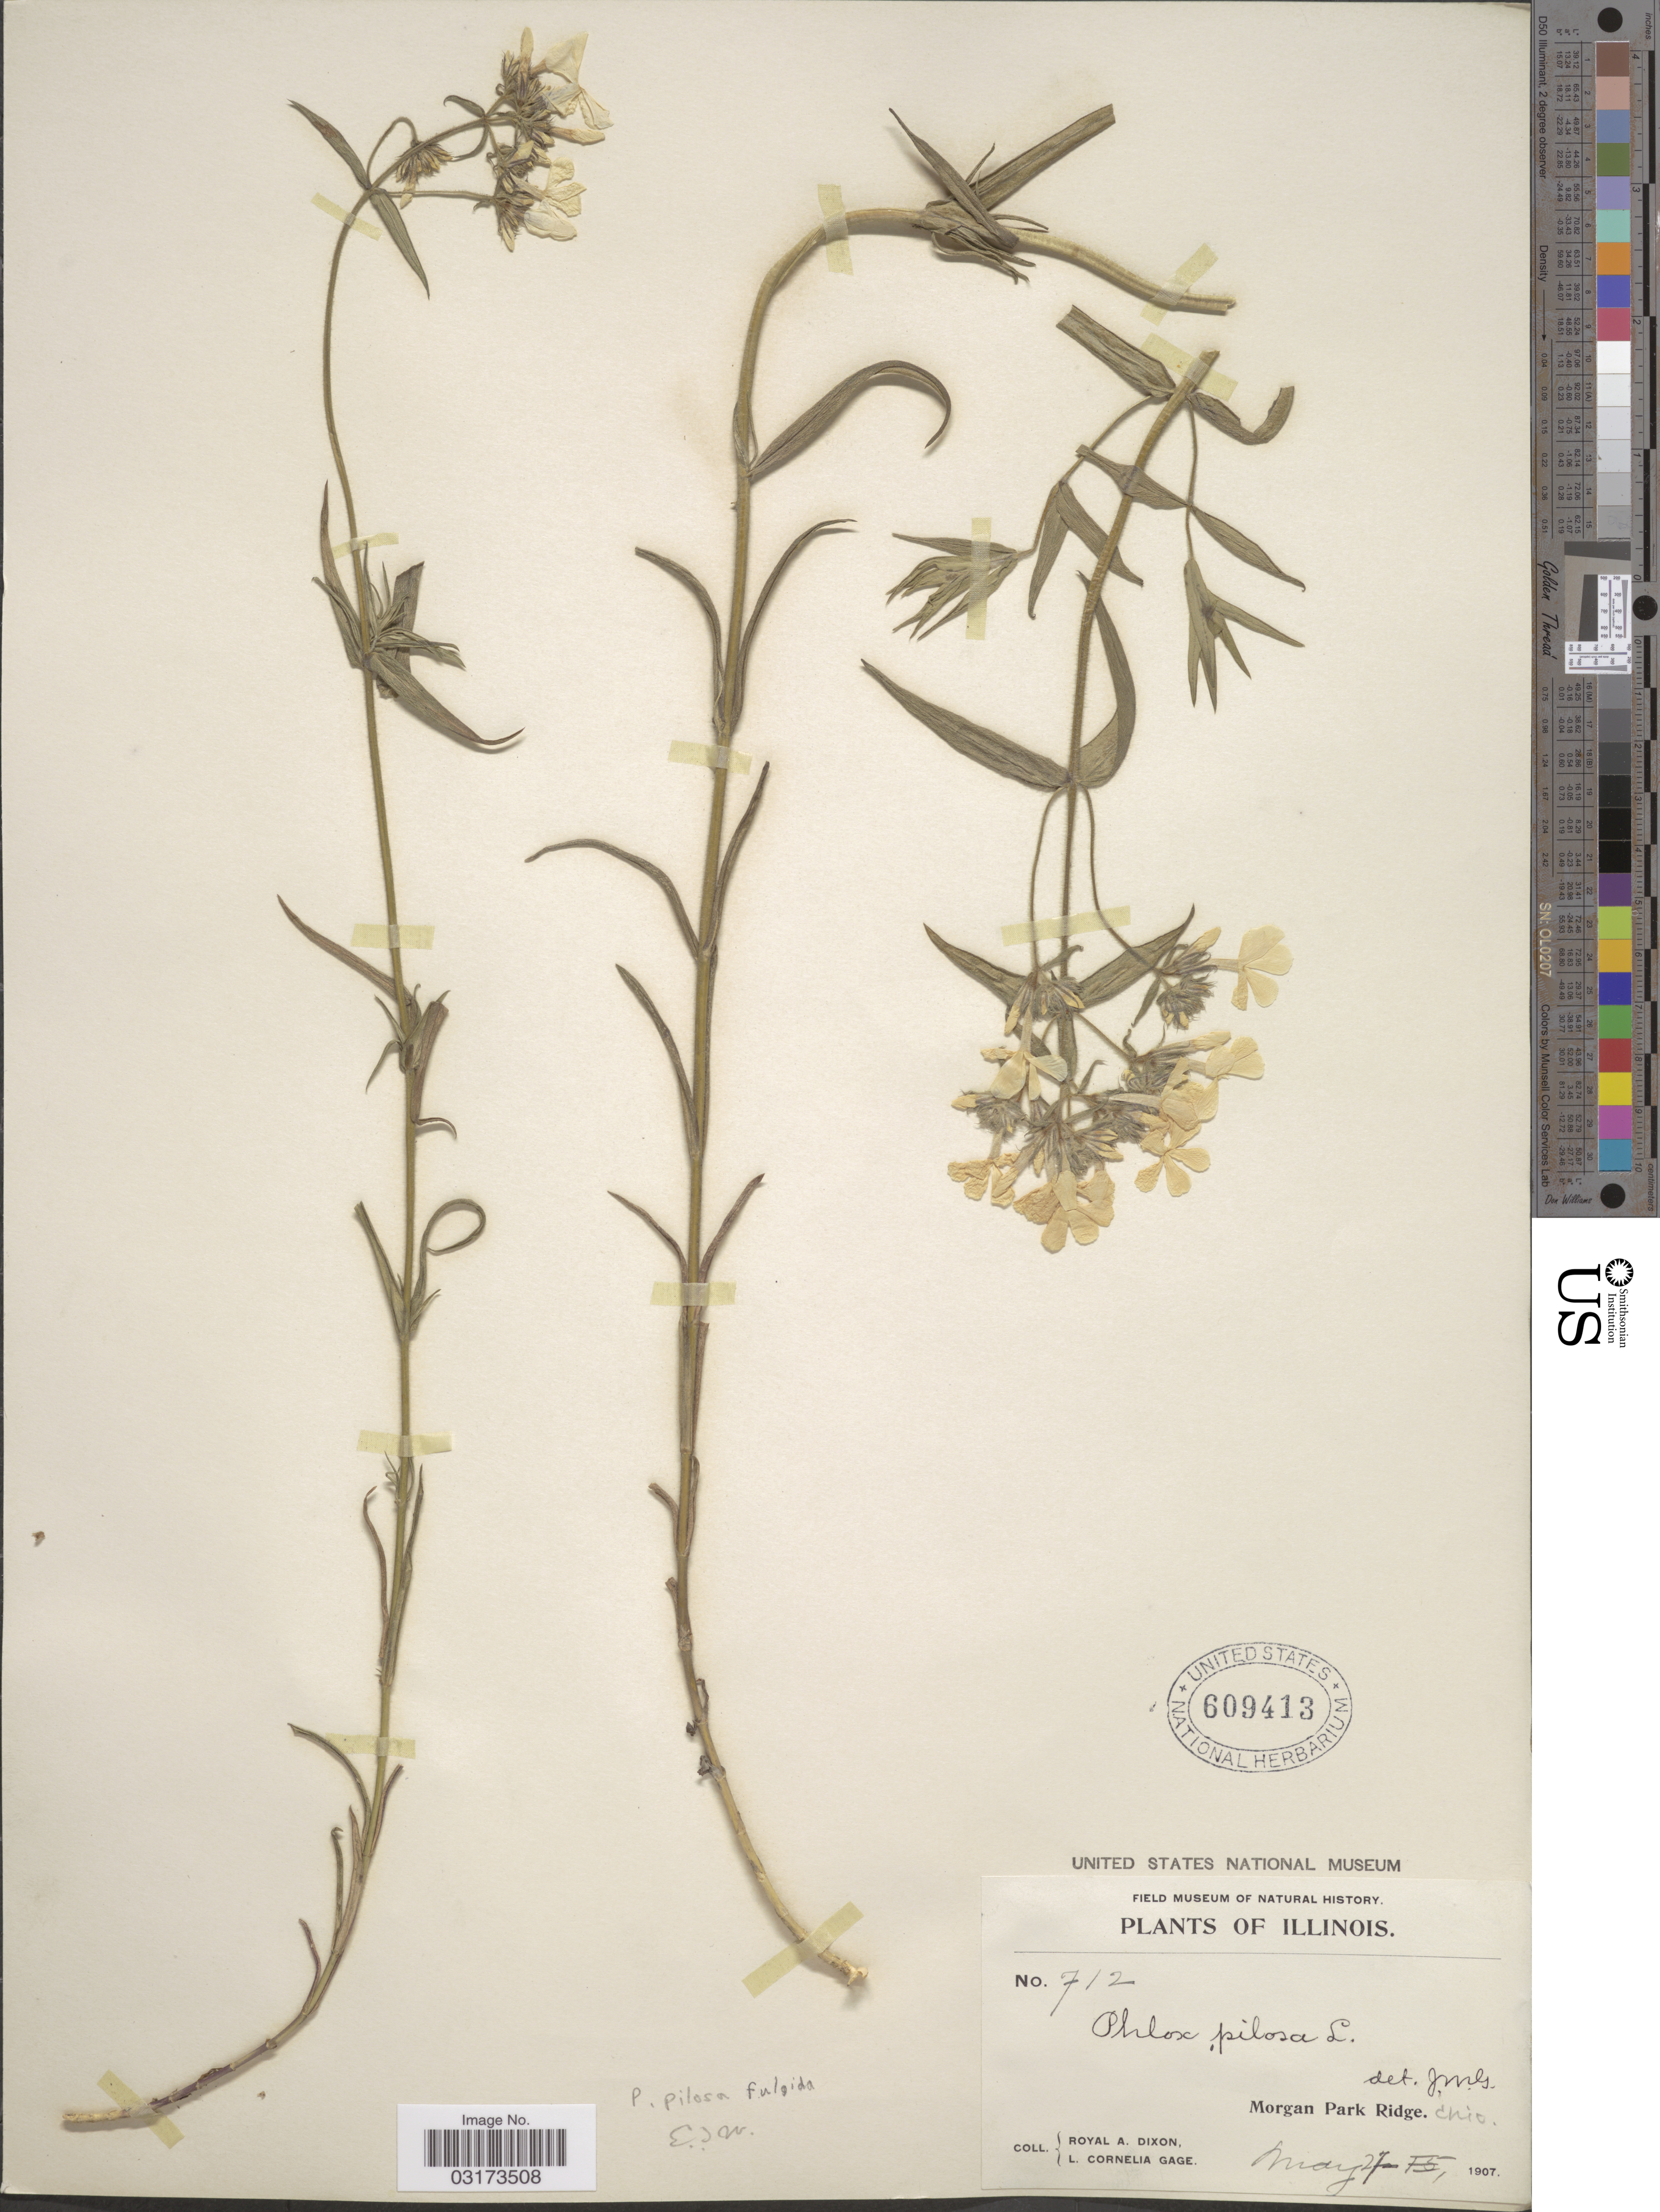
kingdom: Plantae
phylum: Tracheophyta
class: Magnoliopsida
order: Ericales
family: Polemoniaceae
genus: Phlox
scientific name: Phlox pilosa subsp. fulgida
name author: (Wherry) Wherry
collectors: R. A. Dixon & L. Gage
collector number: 712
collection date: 1907-05-27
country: United States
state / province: Illinois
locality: Morgan Park Ridge. Chic.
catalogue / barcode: US 609413